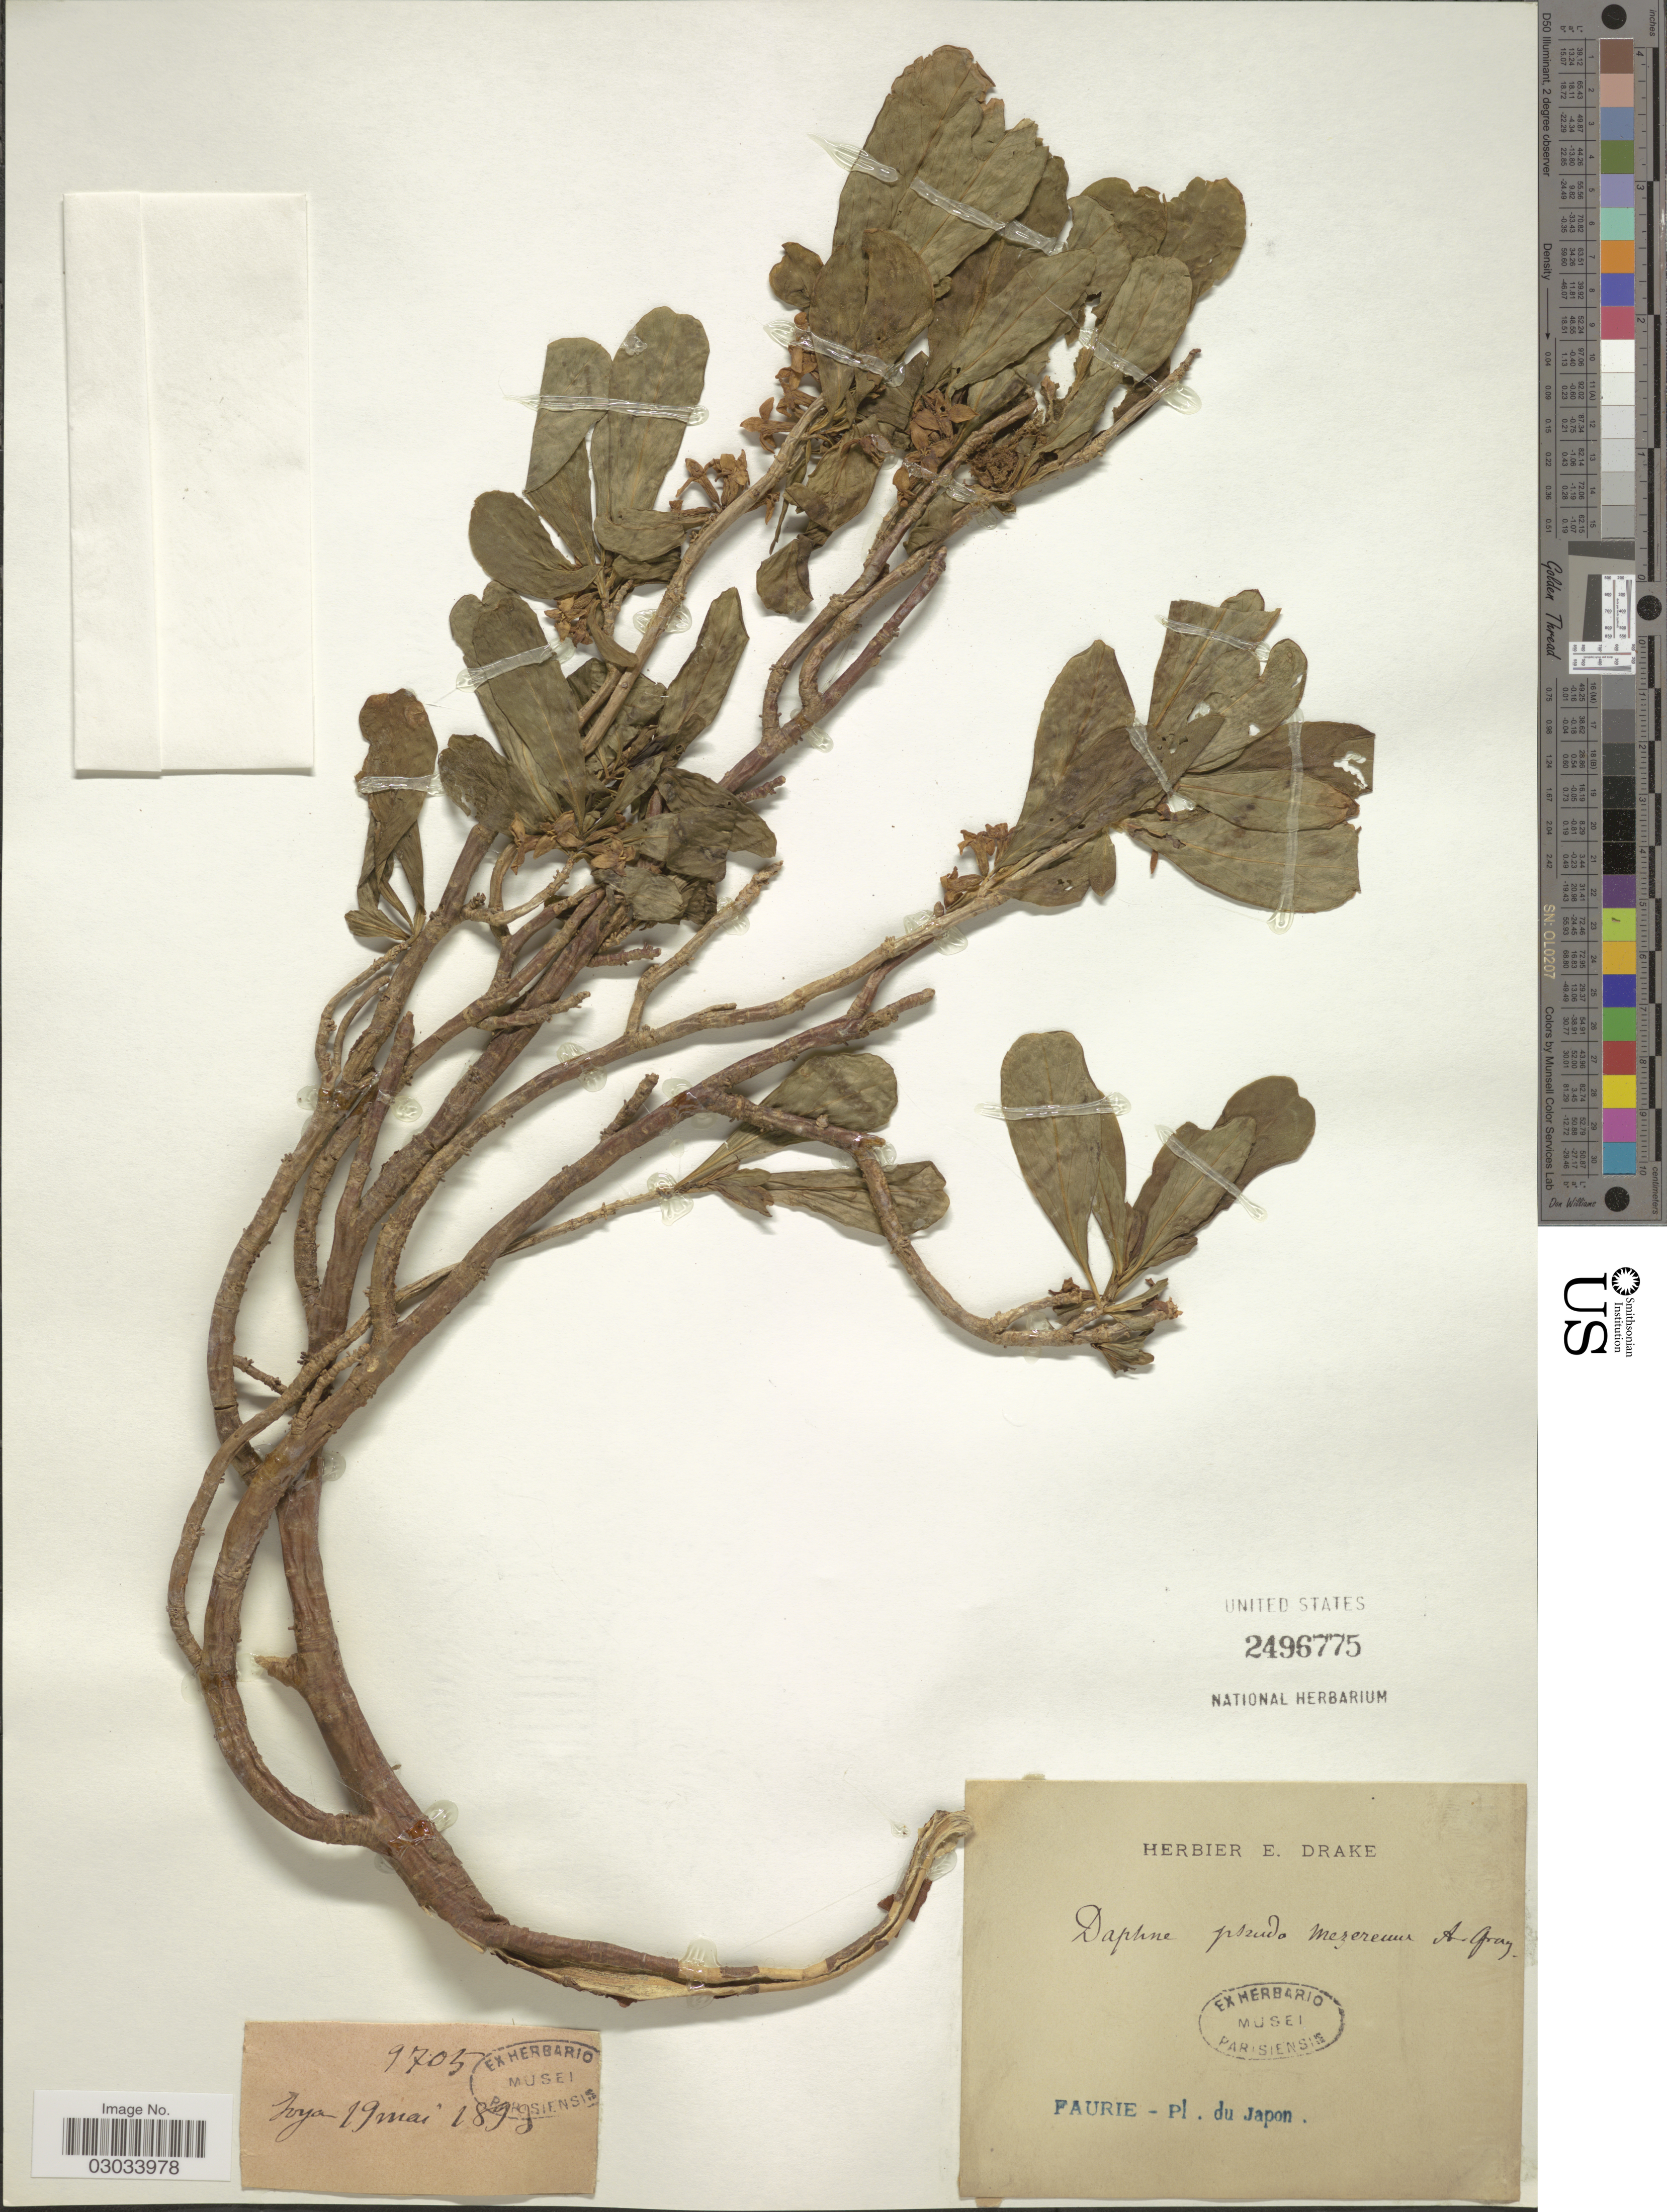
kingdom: Plantae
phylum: Tracheophyta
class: Magnoliopsida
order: Malvales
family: Thymelaeaceae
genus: Daphne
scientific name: Daphne pseudomezereum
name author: A. Gray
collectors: -. Faurie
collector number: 9705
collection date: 1895-05-19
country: Japan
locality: Toya.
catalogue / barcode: US 2496775